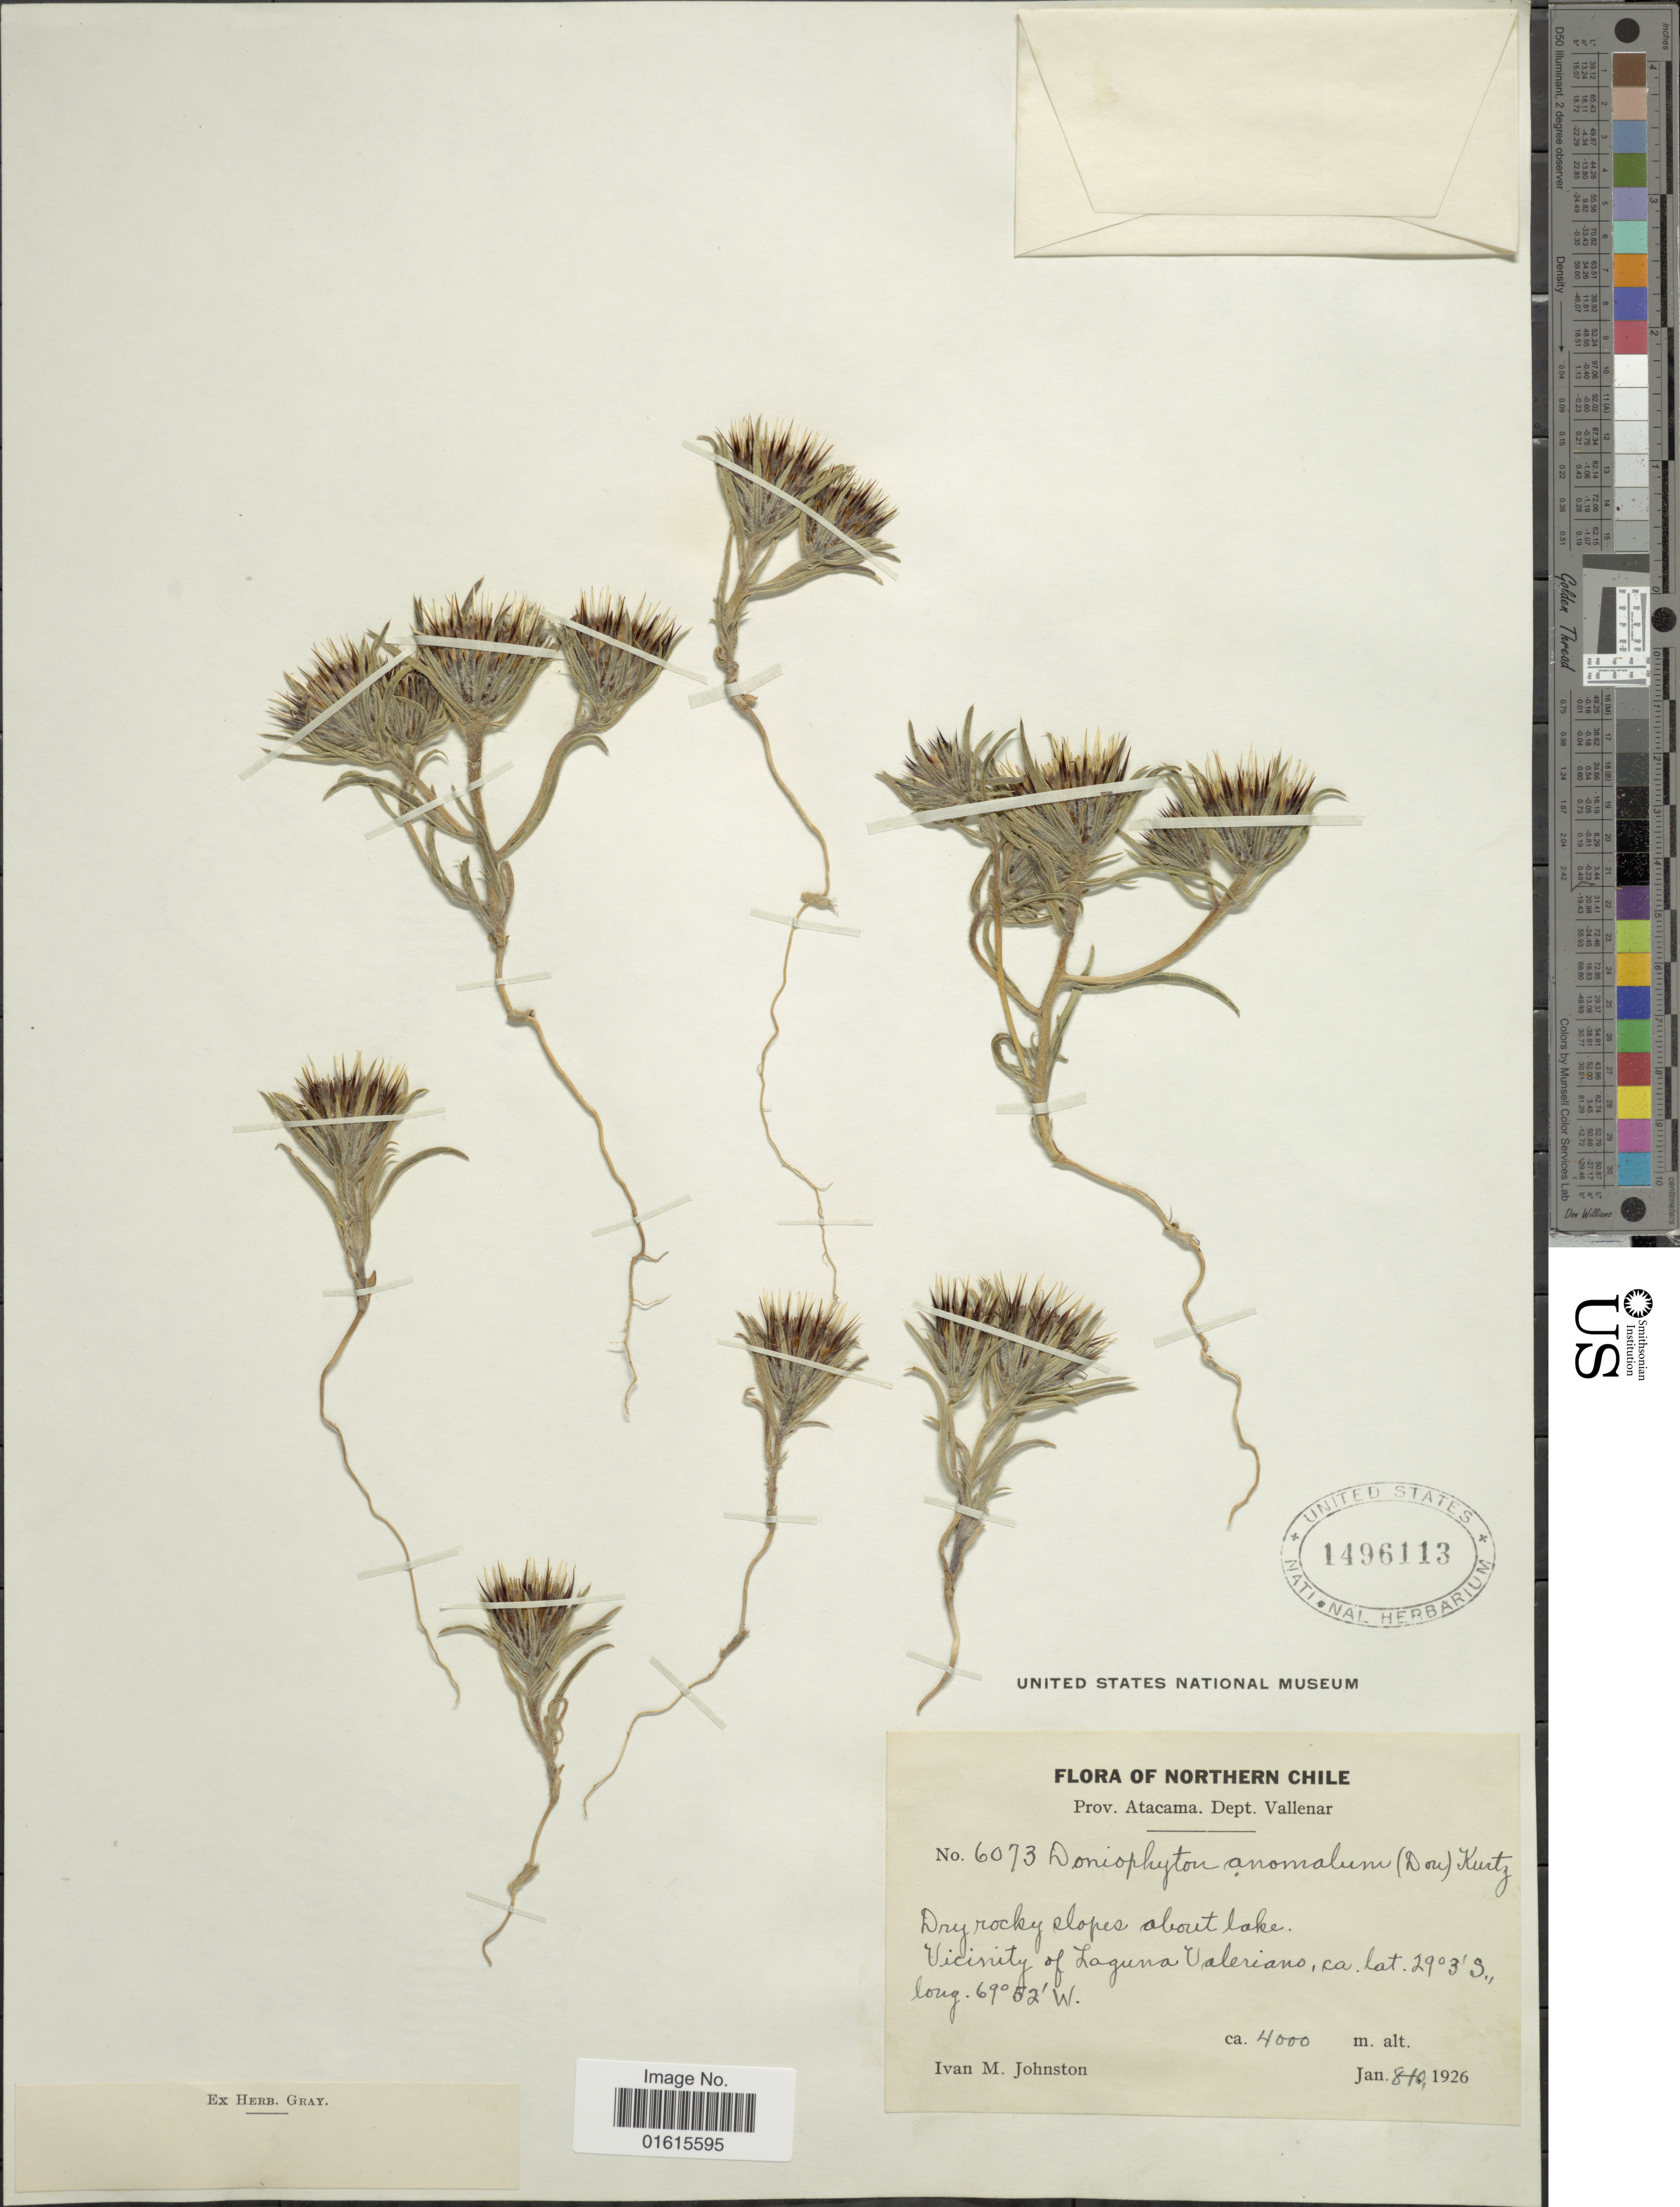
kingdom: Plantae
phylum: Tracheophyta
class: Magnoliopsida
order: Asterales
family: Asteraceae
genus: Doniophyton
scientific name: Doniophyton anomalum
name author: (D. Don) Kurtz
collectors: I.M. Johnston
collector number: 6073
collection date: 1926-01-08/1926-01-10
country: Chile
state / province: Atacama (III)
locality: Dept. Vallenar, Dry rocky slopes about lake. Vicinity of Laguna Valeriano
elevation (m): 4000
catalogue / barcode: US 1496113